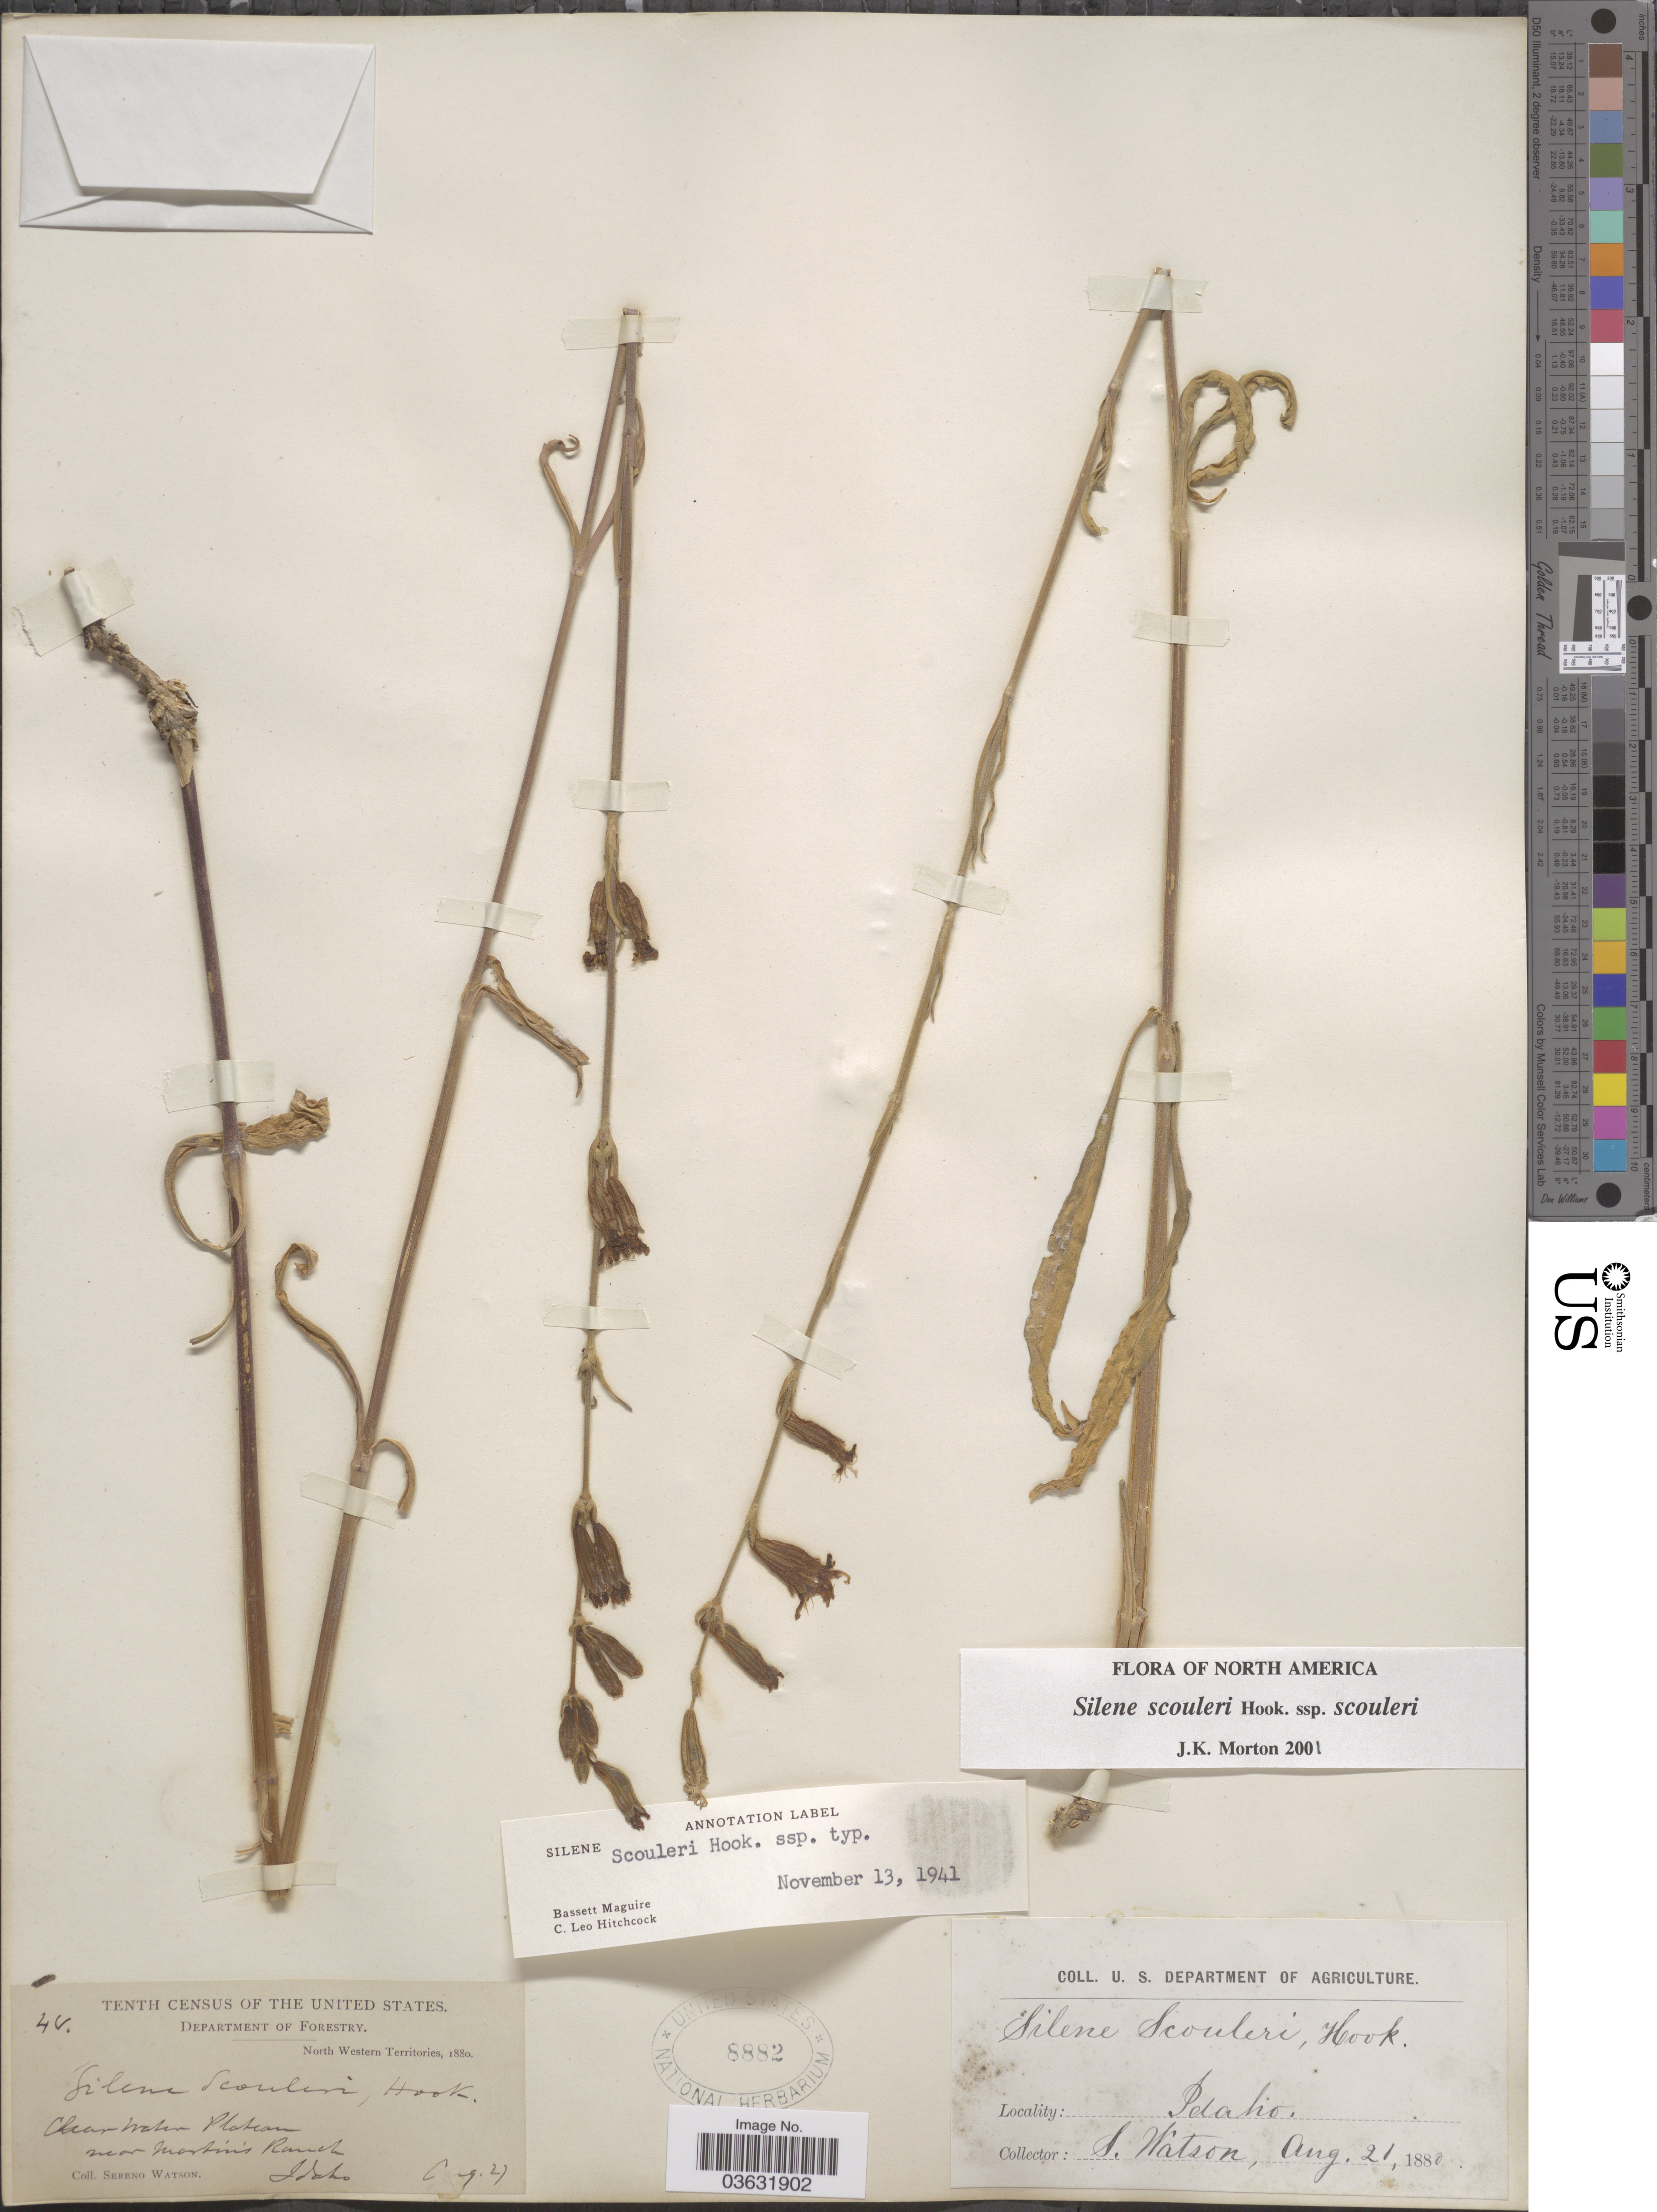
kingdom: Plantae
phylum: Tracheophyta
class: Magnoliopsida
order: Caryophyllales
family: Caryophyllaceae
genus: Silene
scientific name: Silene scouleri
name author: Hook.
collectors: S. Watson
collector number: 48*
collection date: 1880-08-21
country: United States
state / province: Idaho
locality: Clearwater Plateau near Martin's Ranch.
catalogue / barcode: US 8882